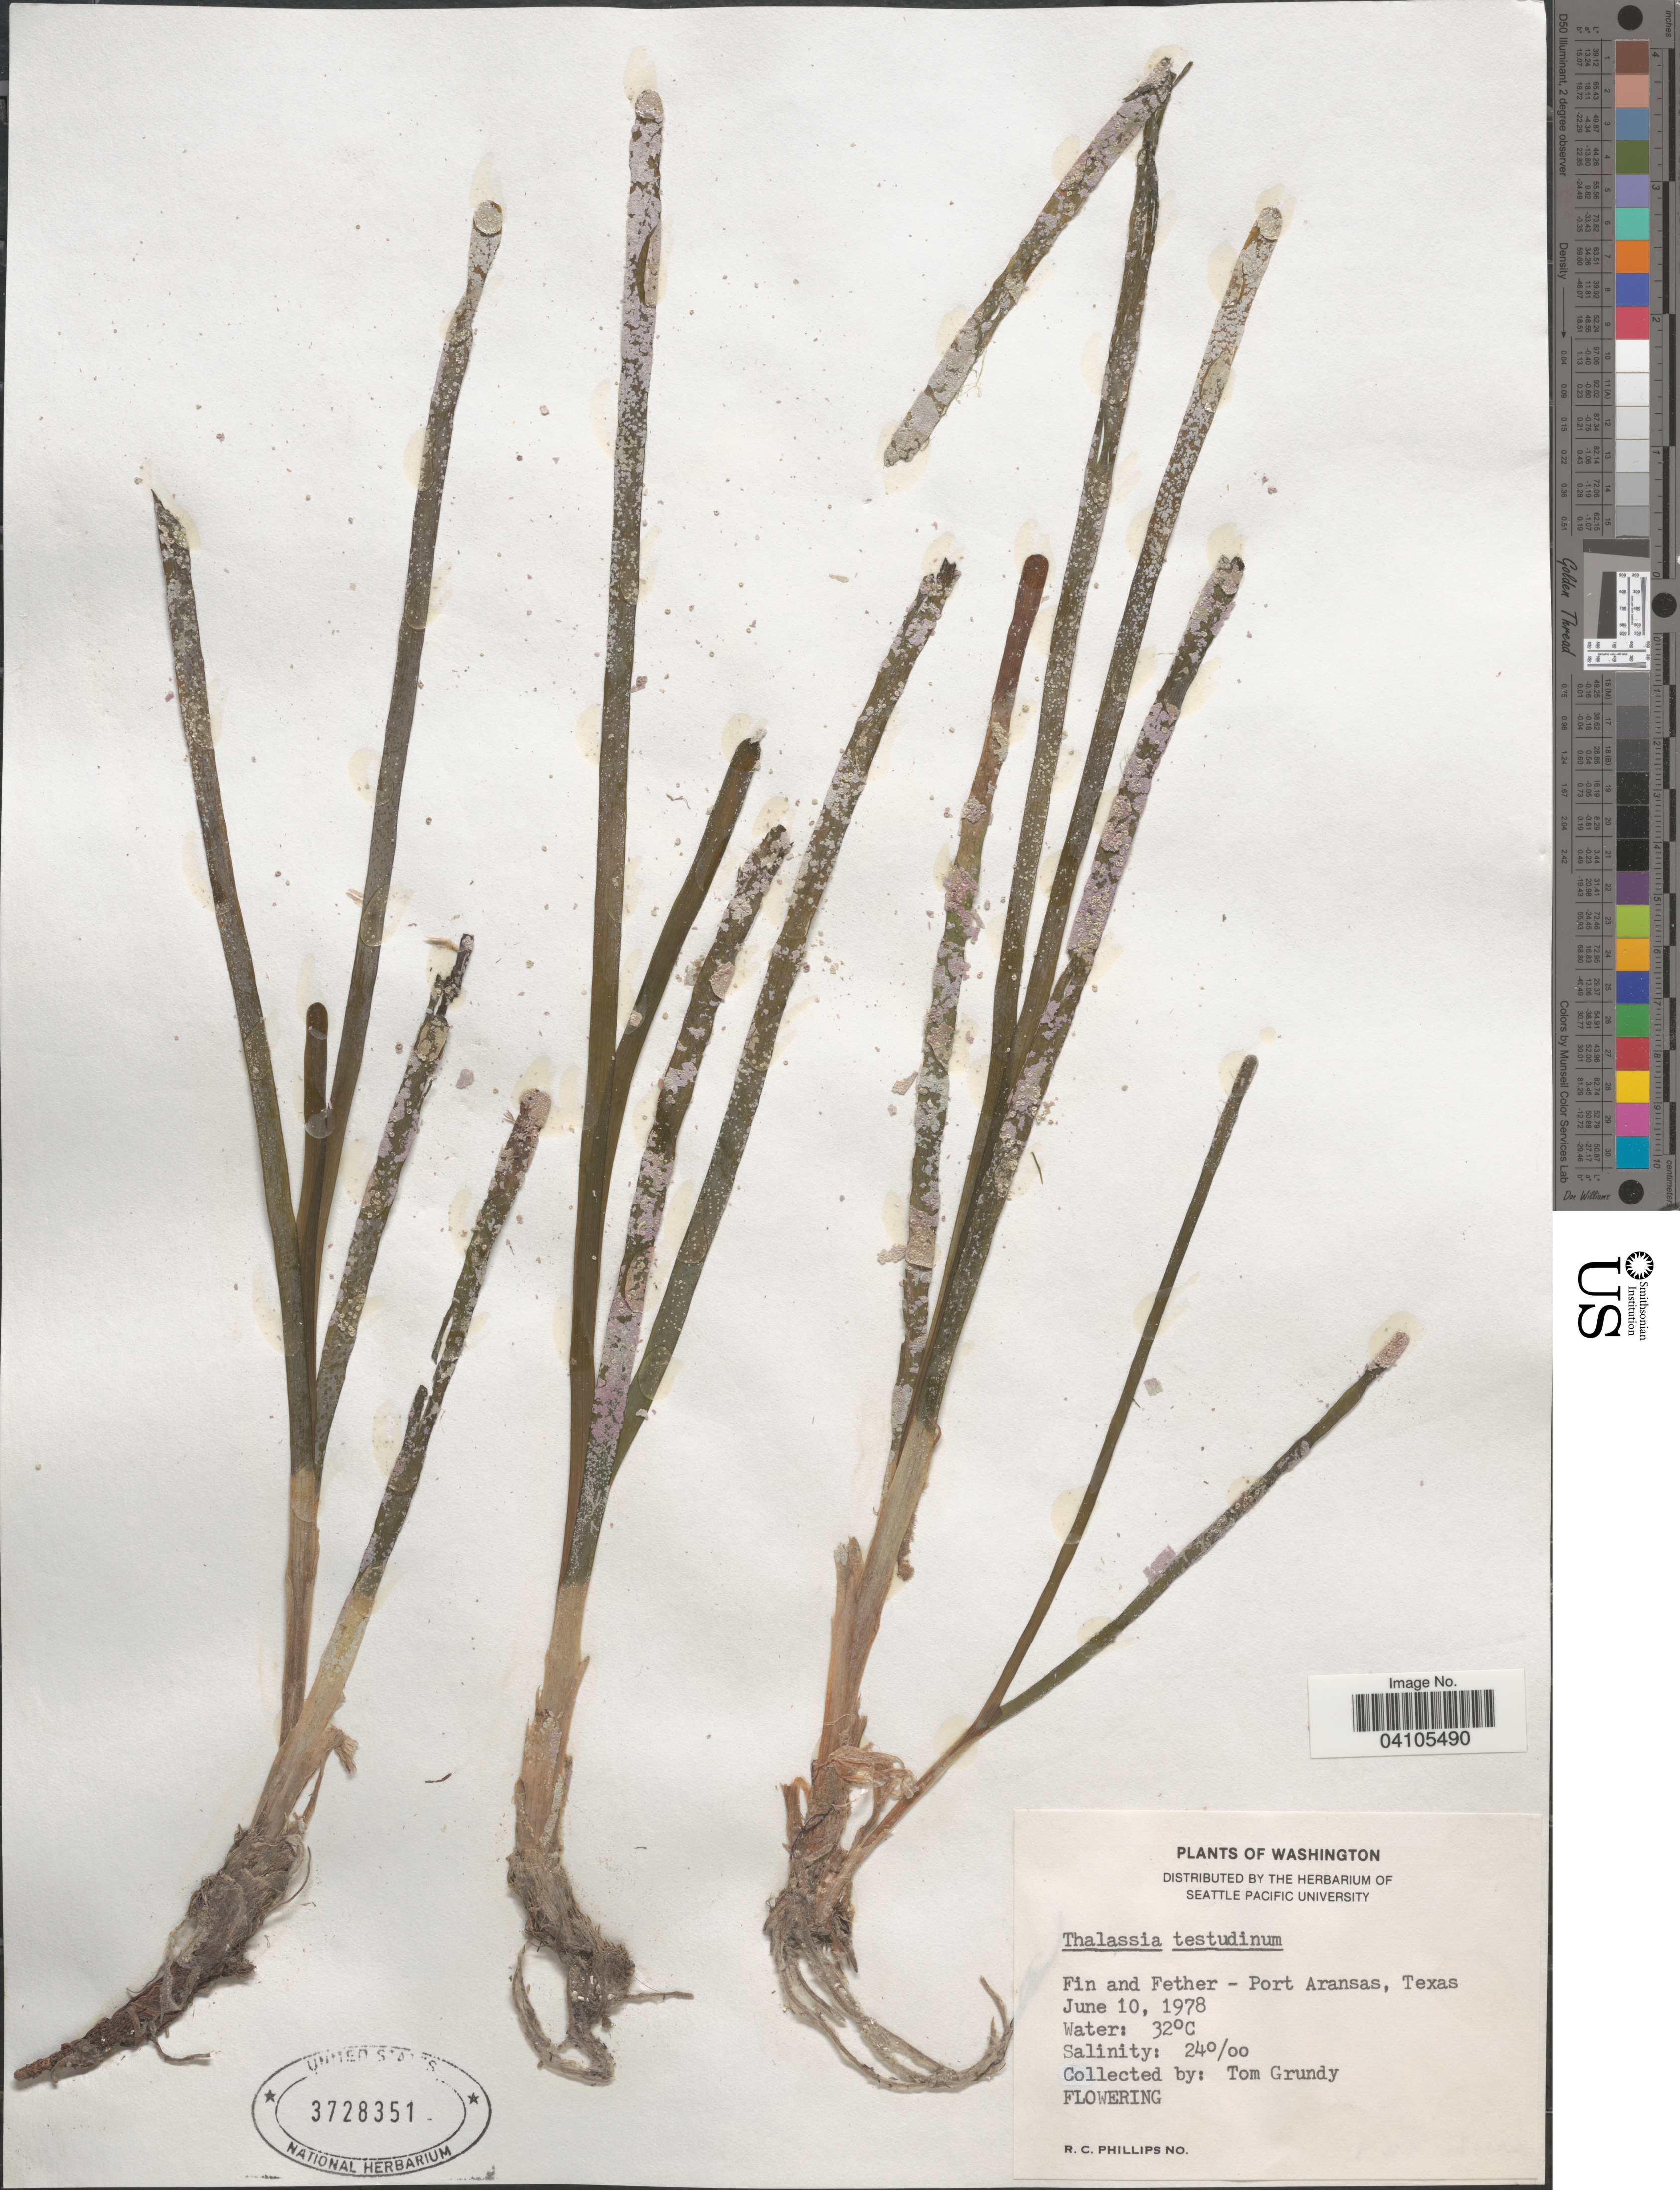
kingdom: Plantae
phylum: Tracheophyta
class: Liliopsida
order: Alismatales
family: Hydrocharitaceae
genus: Thalassia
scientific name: Thalassia testudinum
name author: Banks & Sol. ex K.D. Koenig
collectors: T. Grundy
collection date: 1978-06-10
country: United States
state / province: Texas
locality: Fin and Fether - Port Aransas.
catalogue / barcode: US 3728351